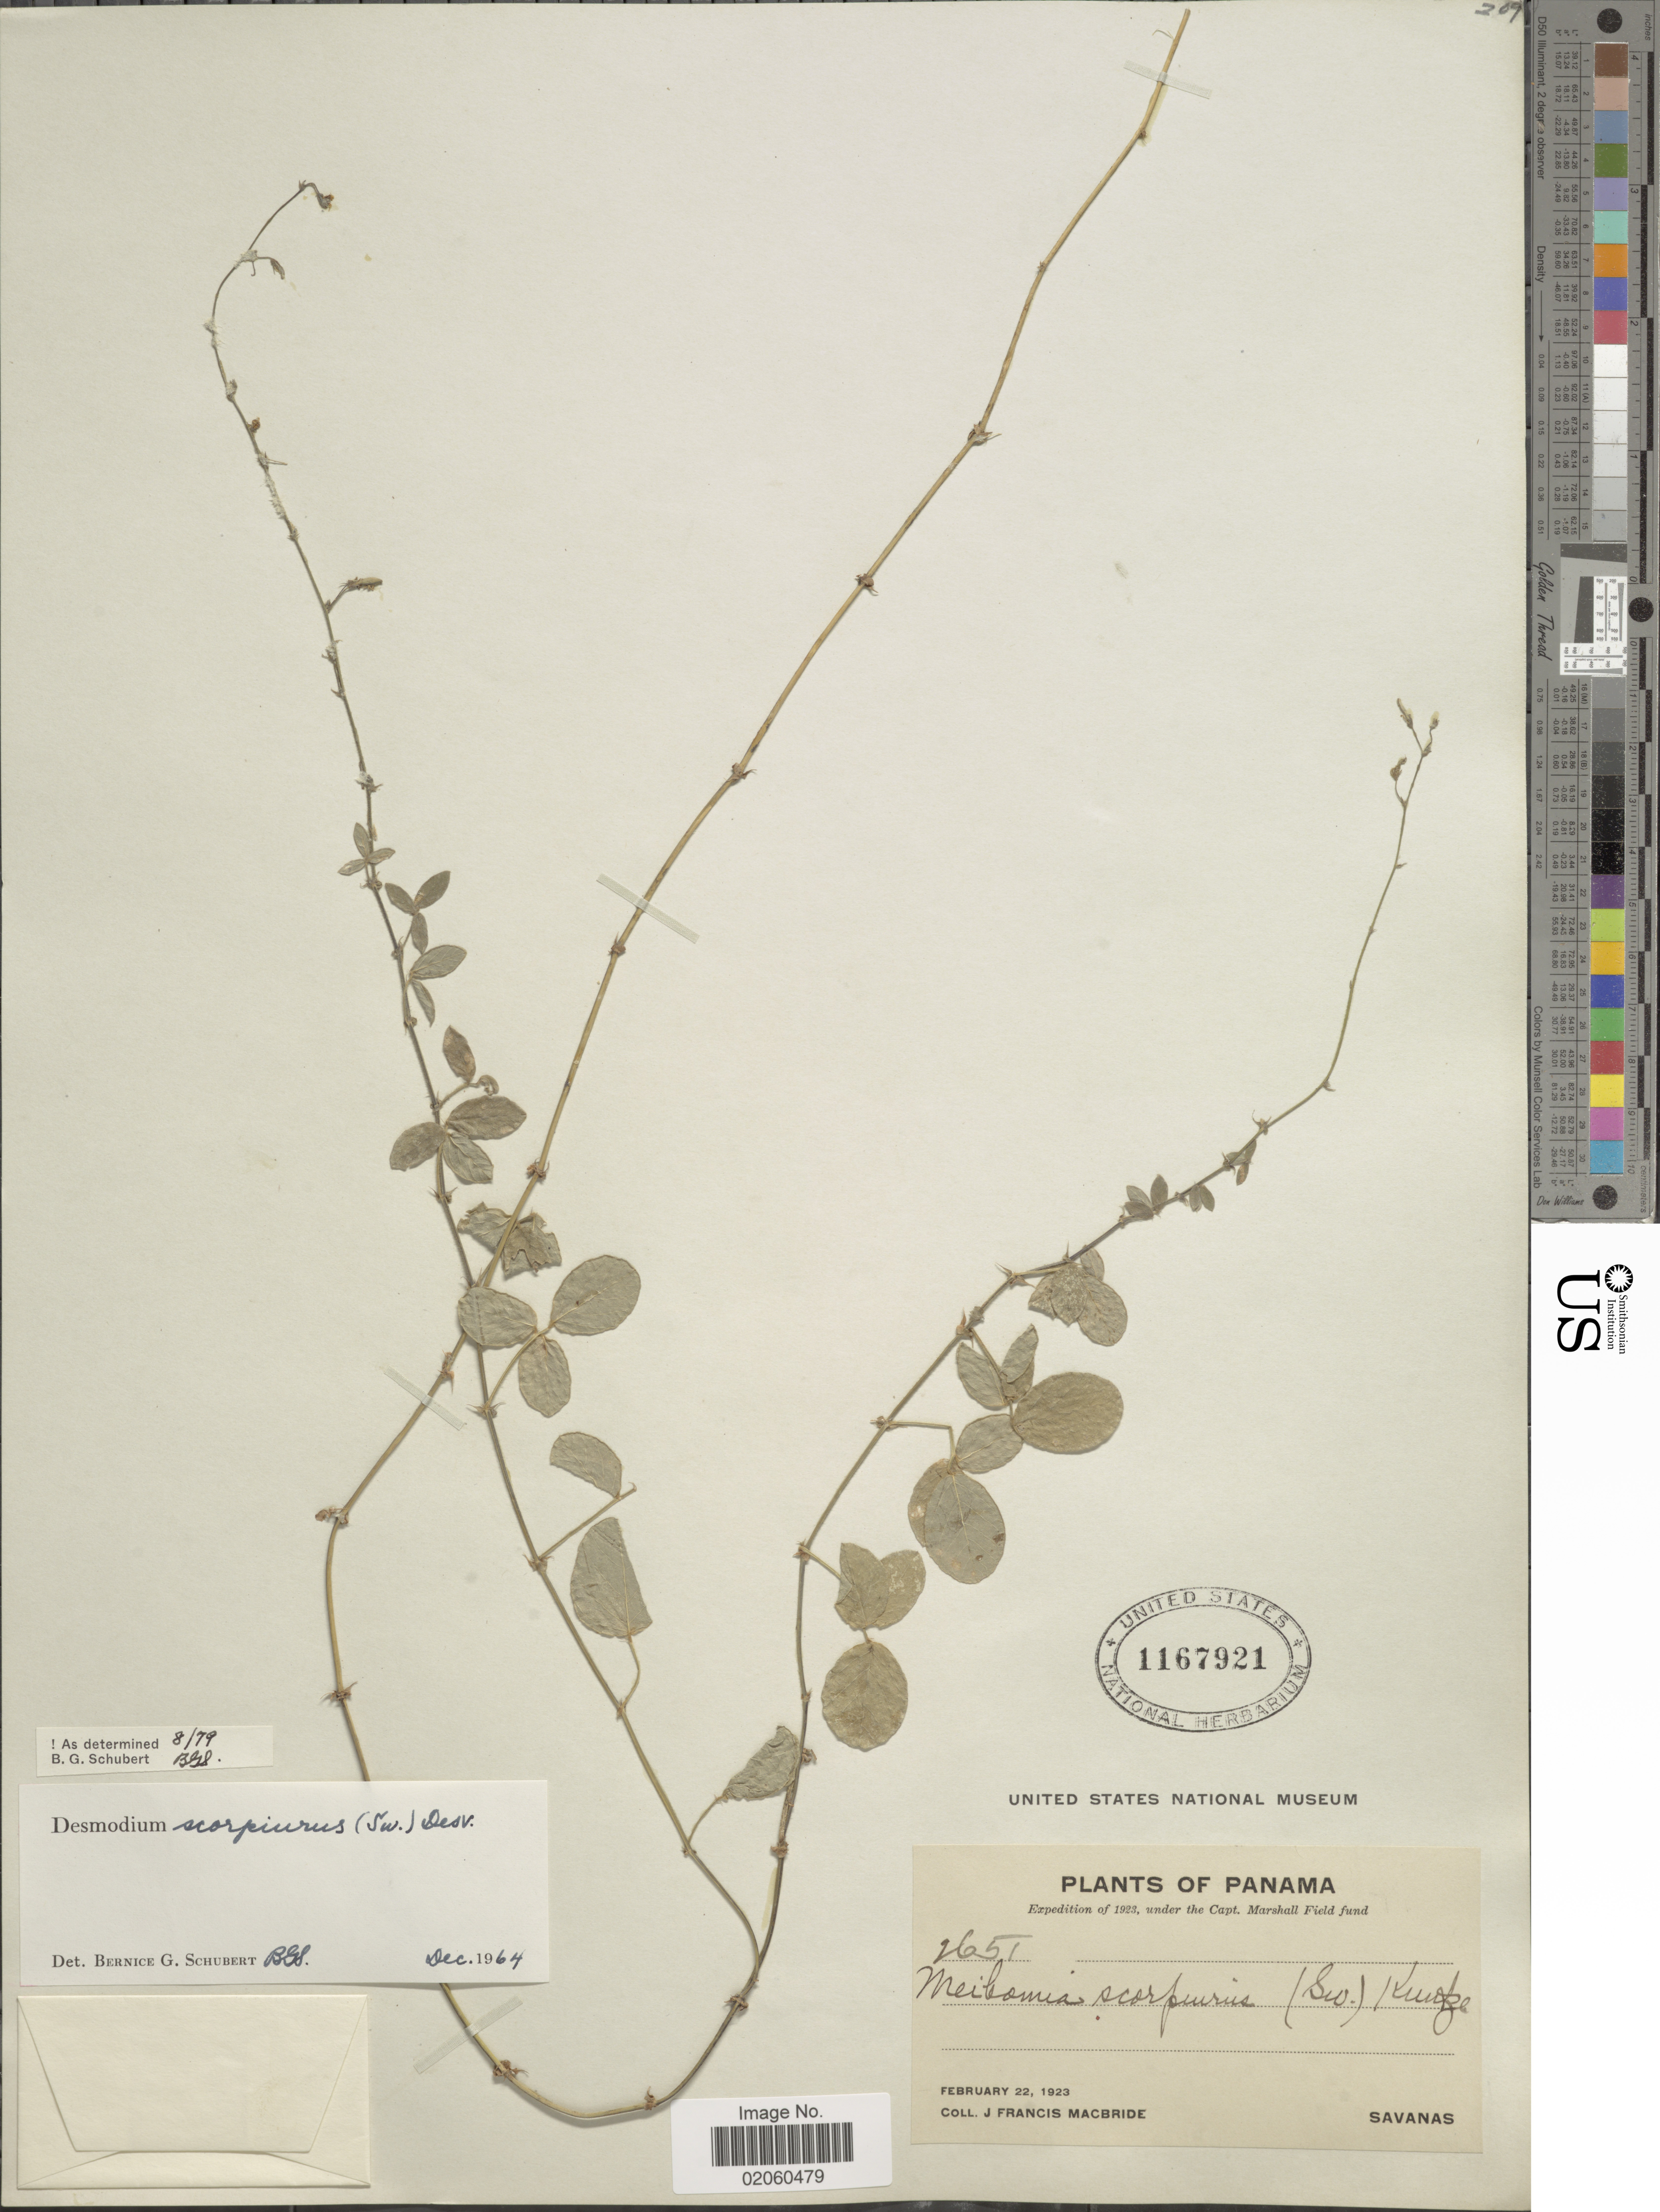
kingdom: Plantae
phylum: Tracheophyta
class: Magnoliopsida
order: Fabales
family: Fabaceae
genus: Desmodium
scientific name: Desmodium scorpiurus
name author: (Sw.) Desv. ex DC.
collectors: J. F. Macbride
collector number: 2651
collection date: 1923-02-22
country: Panama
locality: Savanas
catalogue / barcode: US 1167921